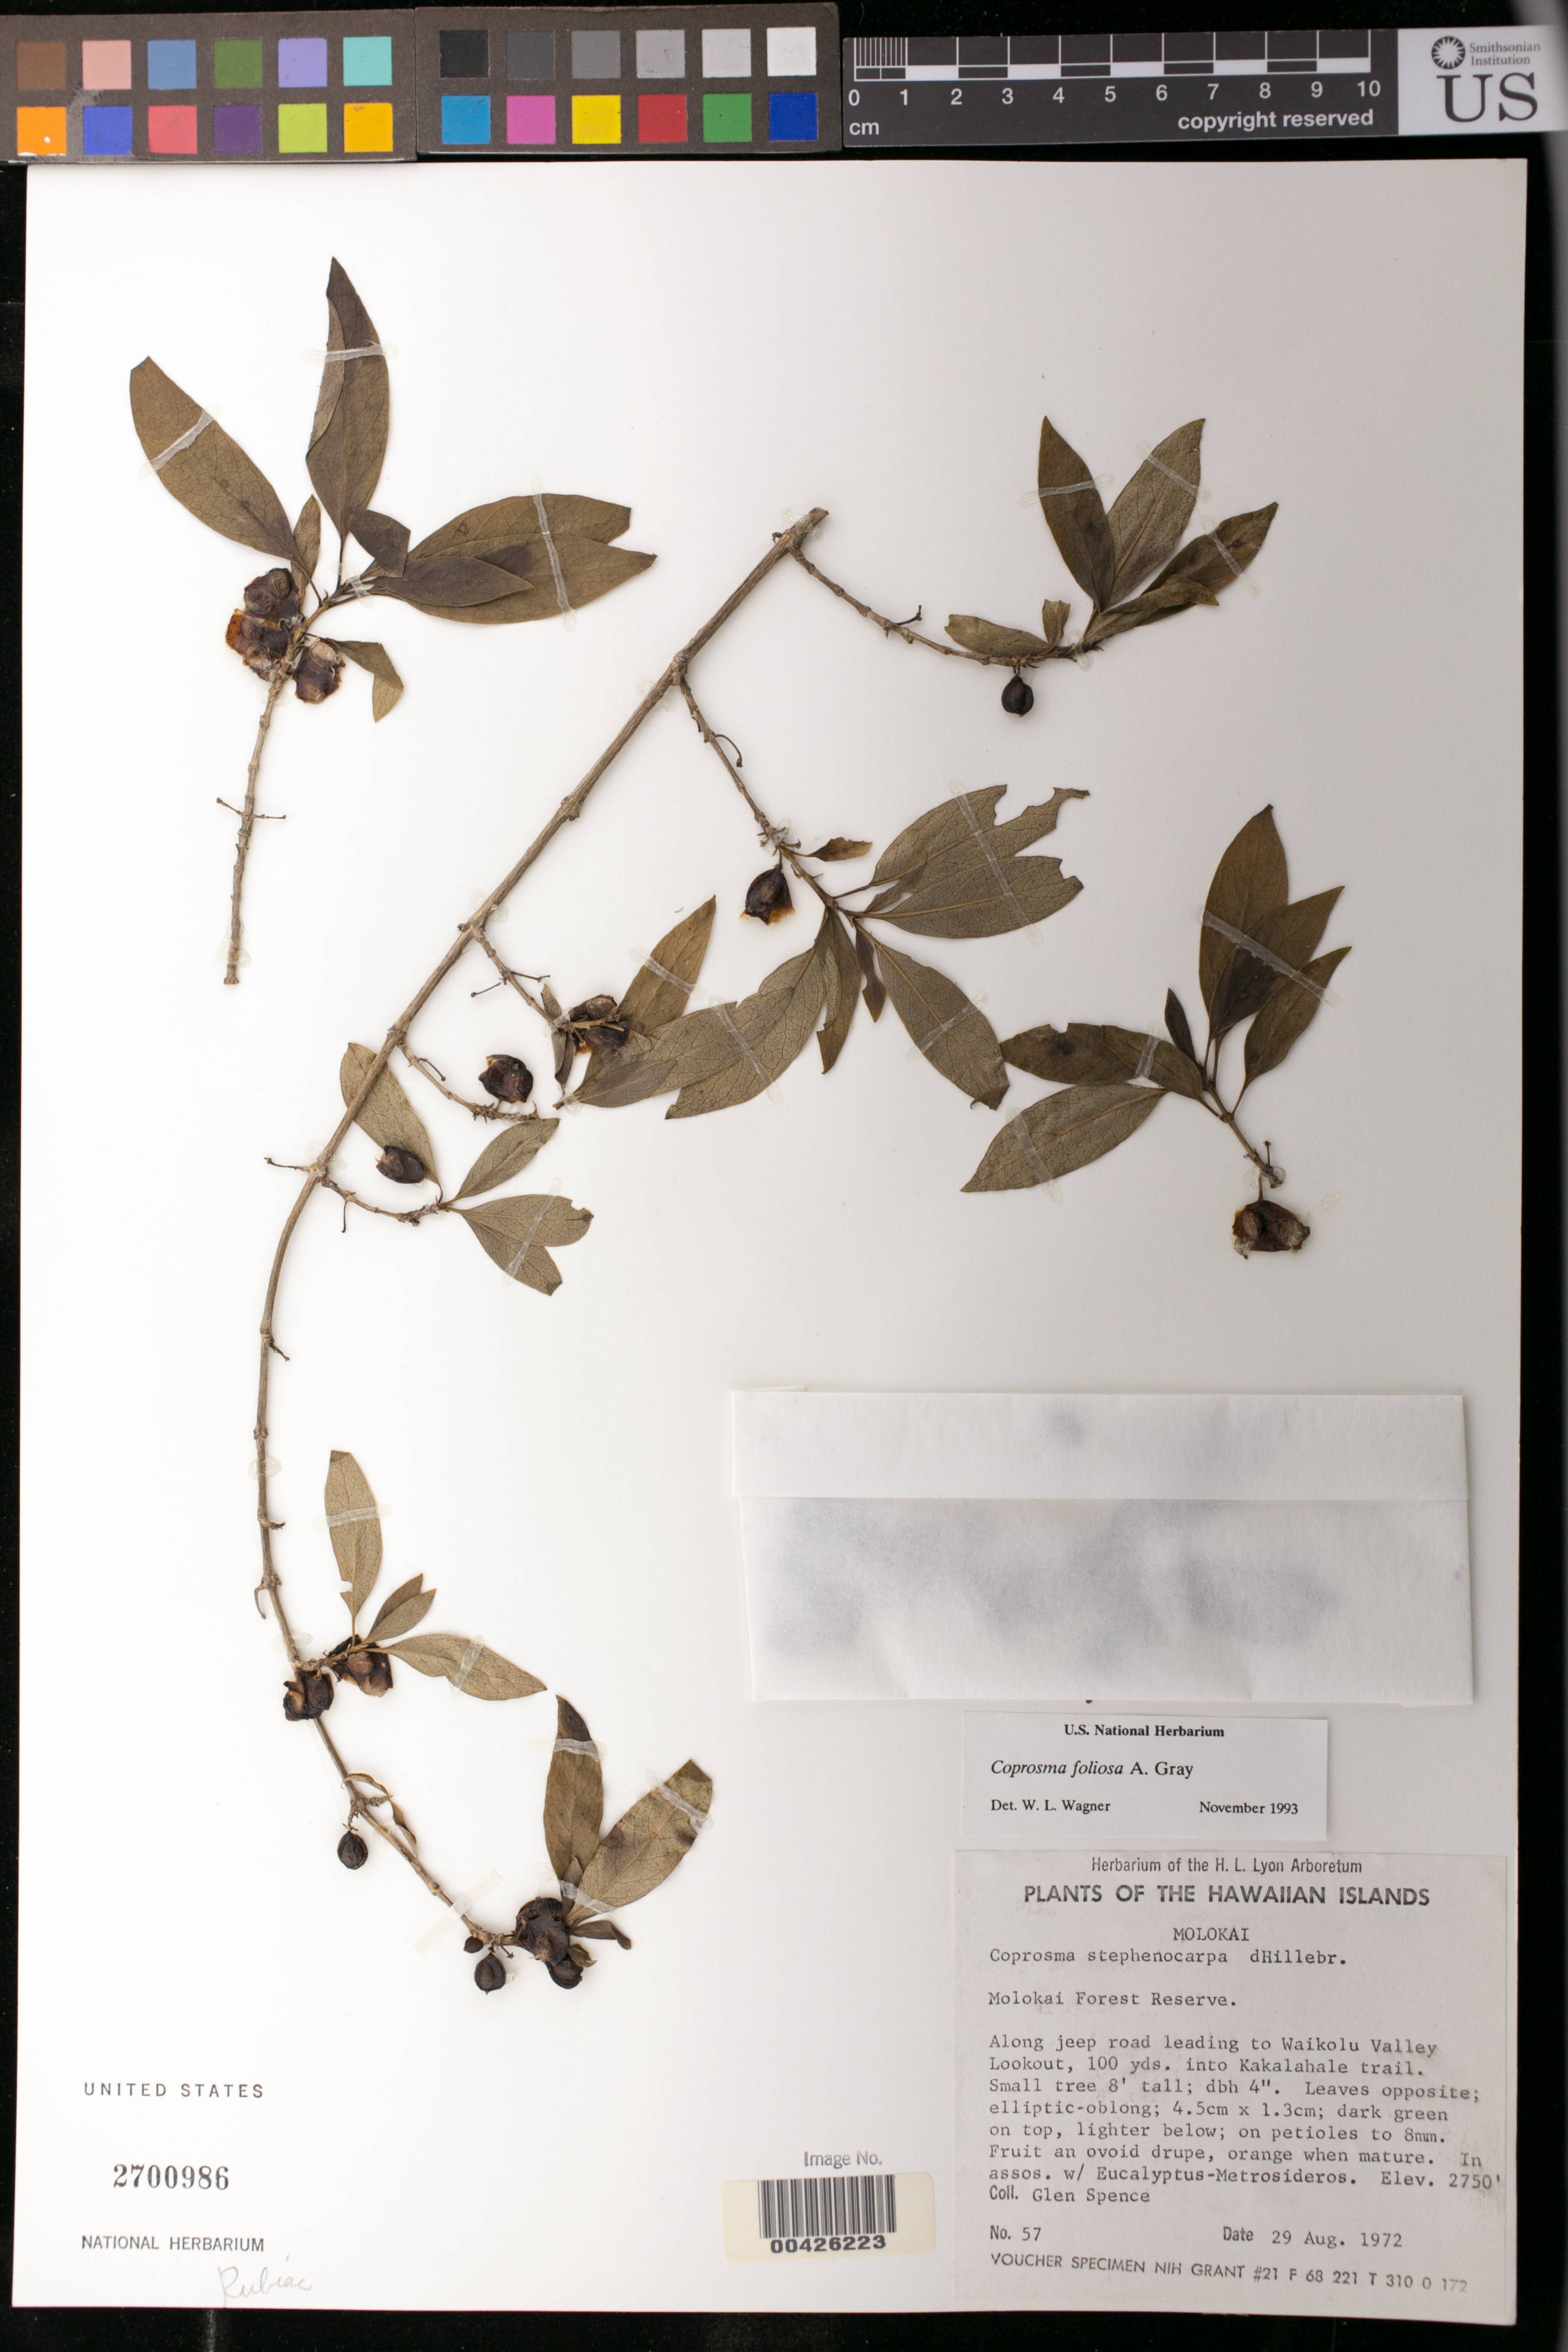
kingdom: Plantae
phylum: Tracheophyta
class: Magnoliopsida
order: Gentianales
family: Rubiaceae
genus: Coprosma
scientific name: Coprosma foliosa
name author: A. Gray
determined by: Wagner, W. L., (BOT), Smithsonian Institution - National Museum of Natural History (UNITED STATES)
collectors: G. Spence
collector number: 57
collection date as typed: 29 Aug 1972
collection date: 1972-08-29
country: United States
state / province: Hawaii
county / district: Maui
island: Moloka'i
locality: Along jeep road leading to Waikolu Valley Lookout, 100 yards into Kakalahale trail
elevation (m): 838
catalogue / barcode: US 2700986